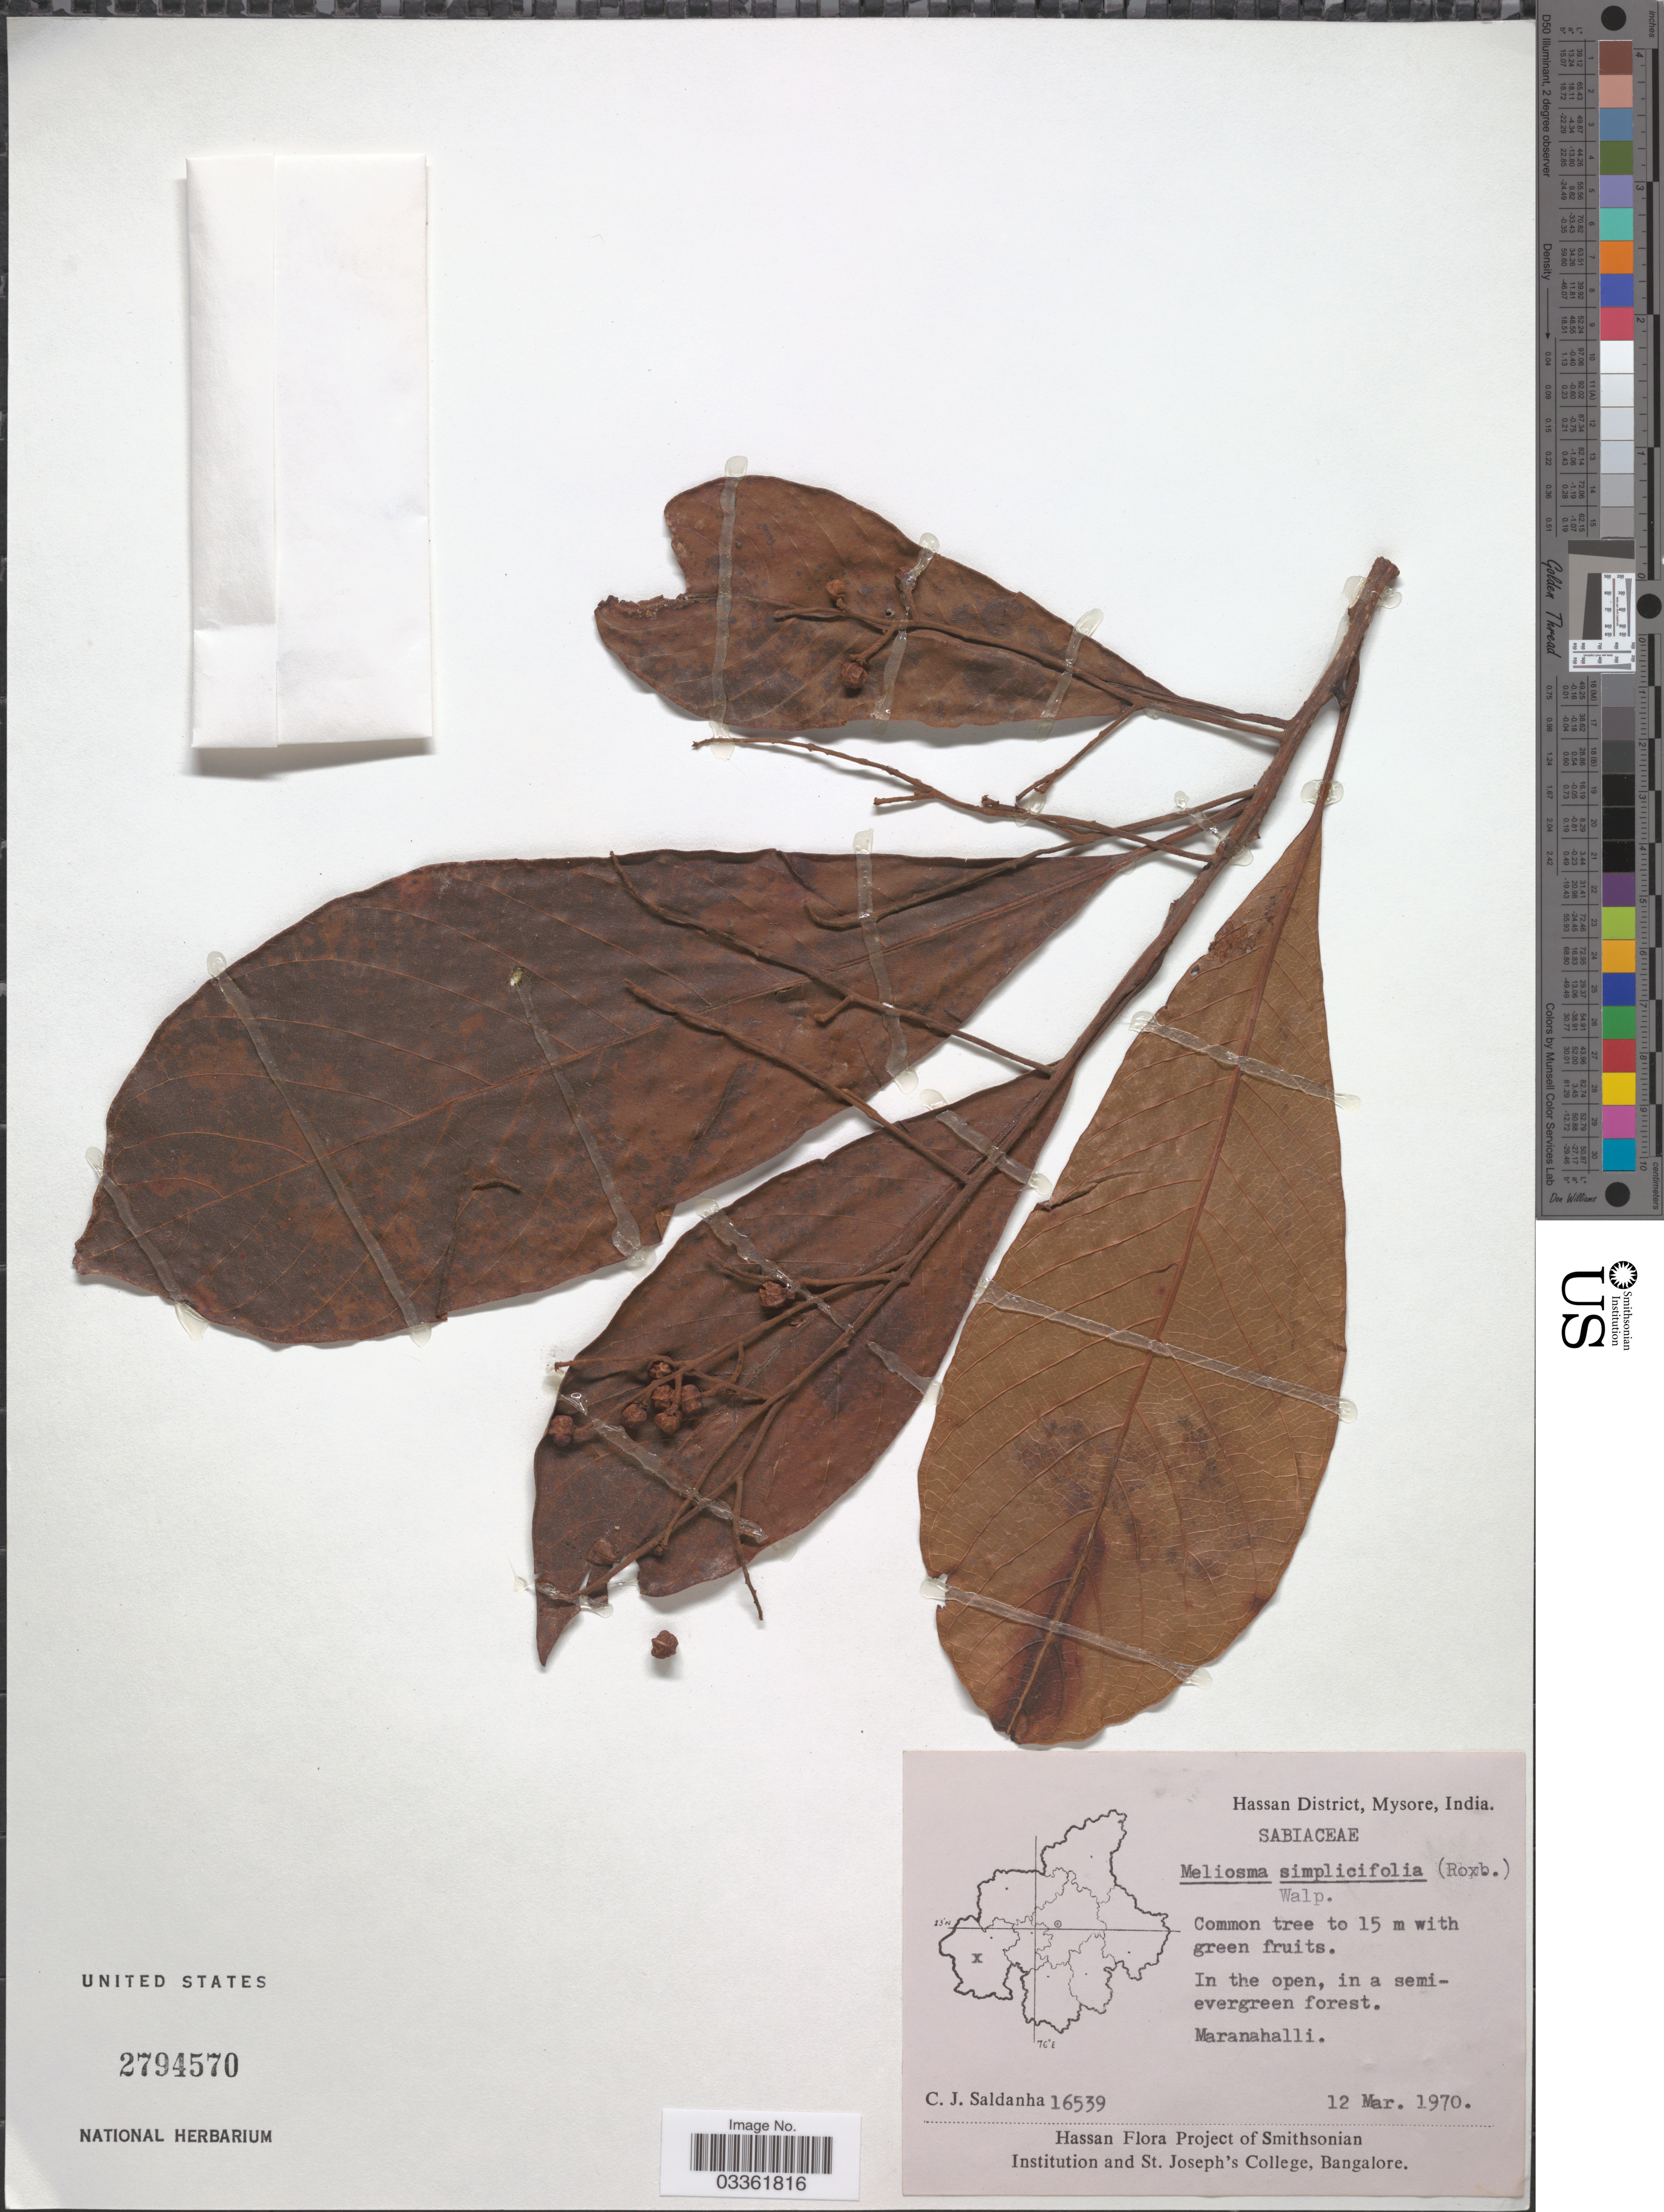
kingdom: Plantae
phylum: Tracheophyta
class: Magnoliopsida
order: Proteales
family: Sabiaceae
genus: Meliosma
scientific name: Meliosma simplicifolia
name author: (Roxb.) Walp.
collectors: C. J. Saldanha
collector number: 16539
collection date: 1970-03-12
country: India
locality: Hassan District, Mysore, Maranahalli.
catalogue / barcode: US 2794570